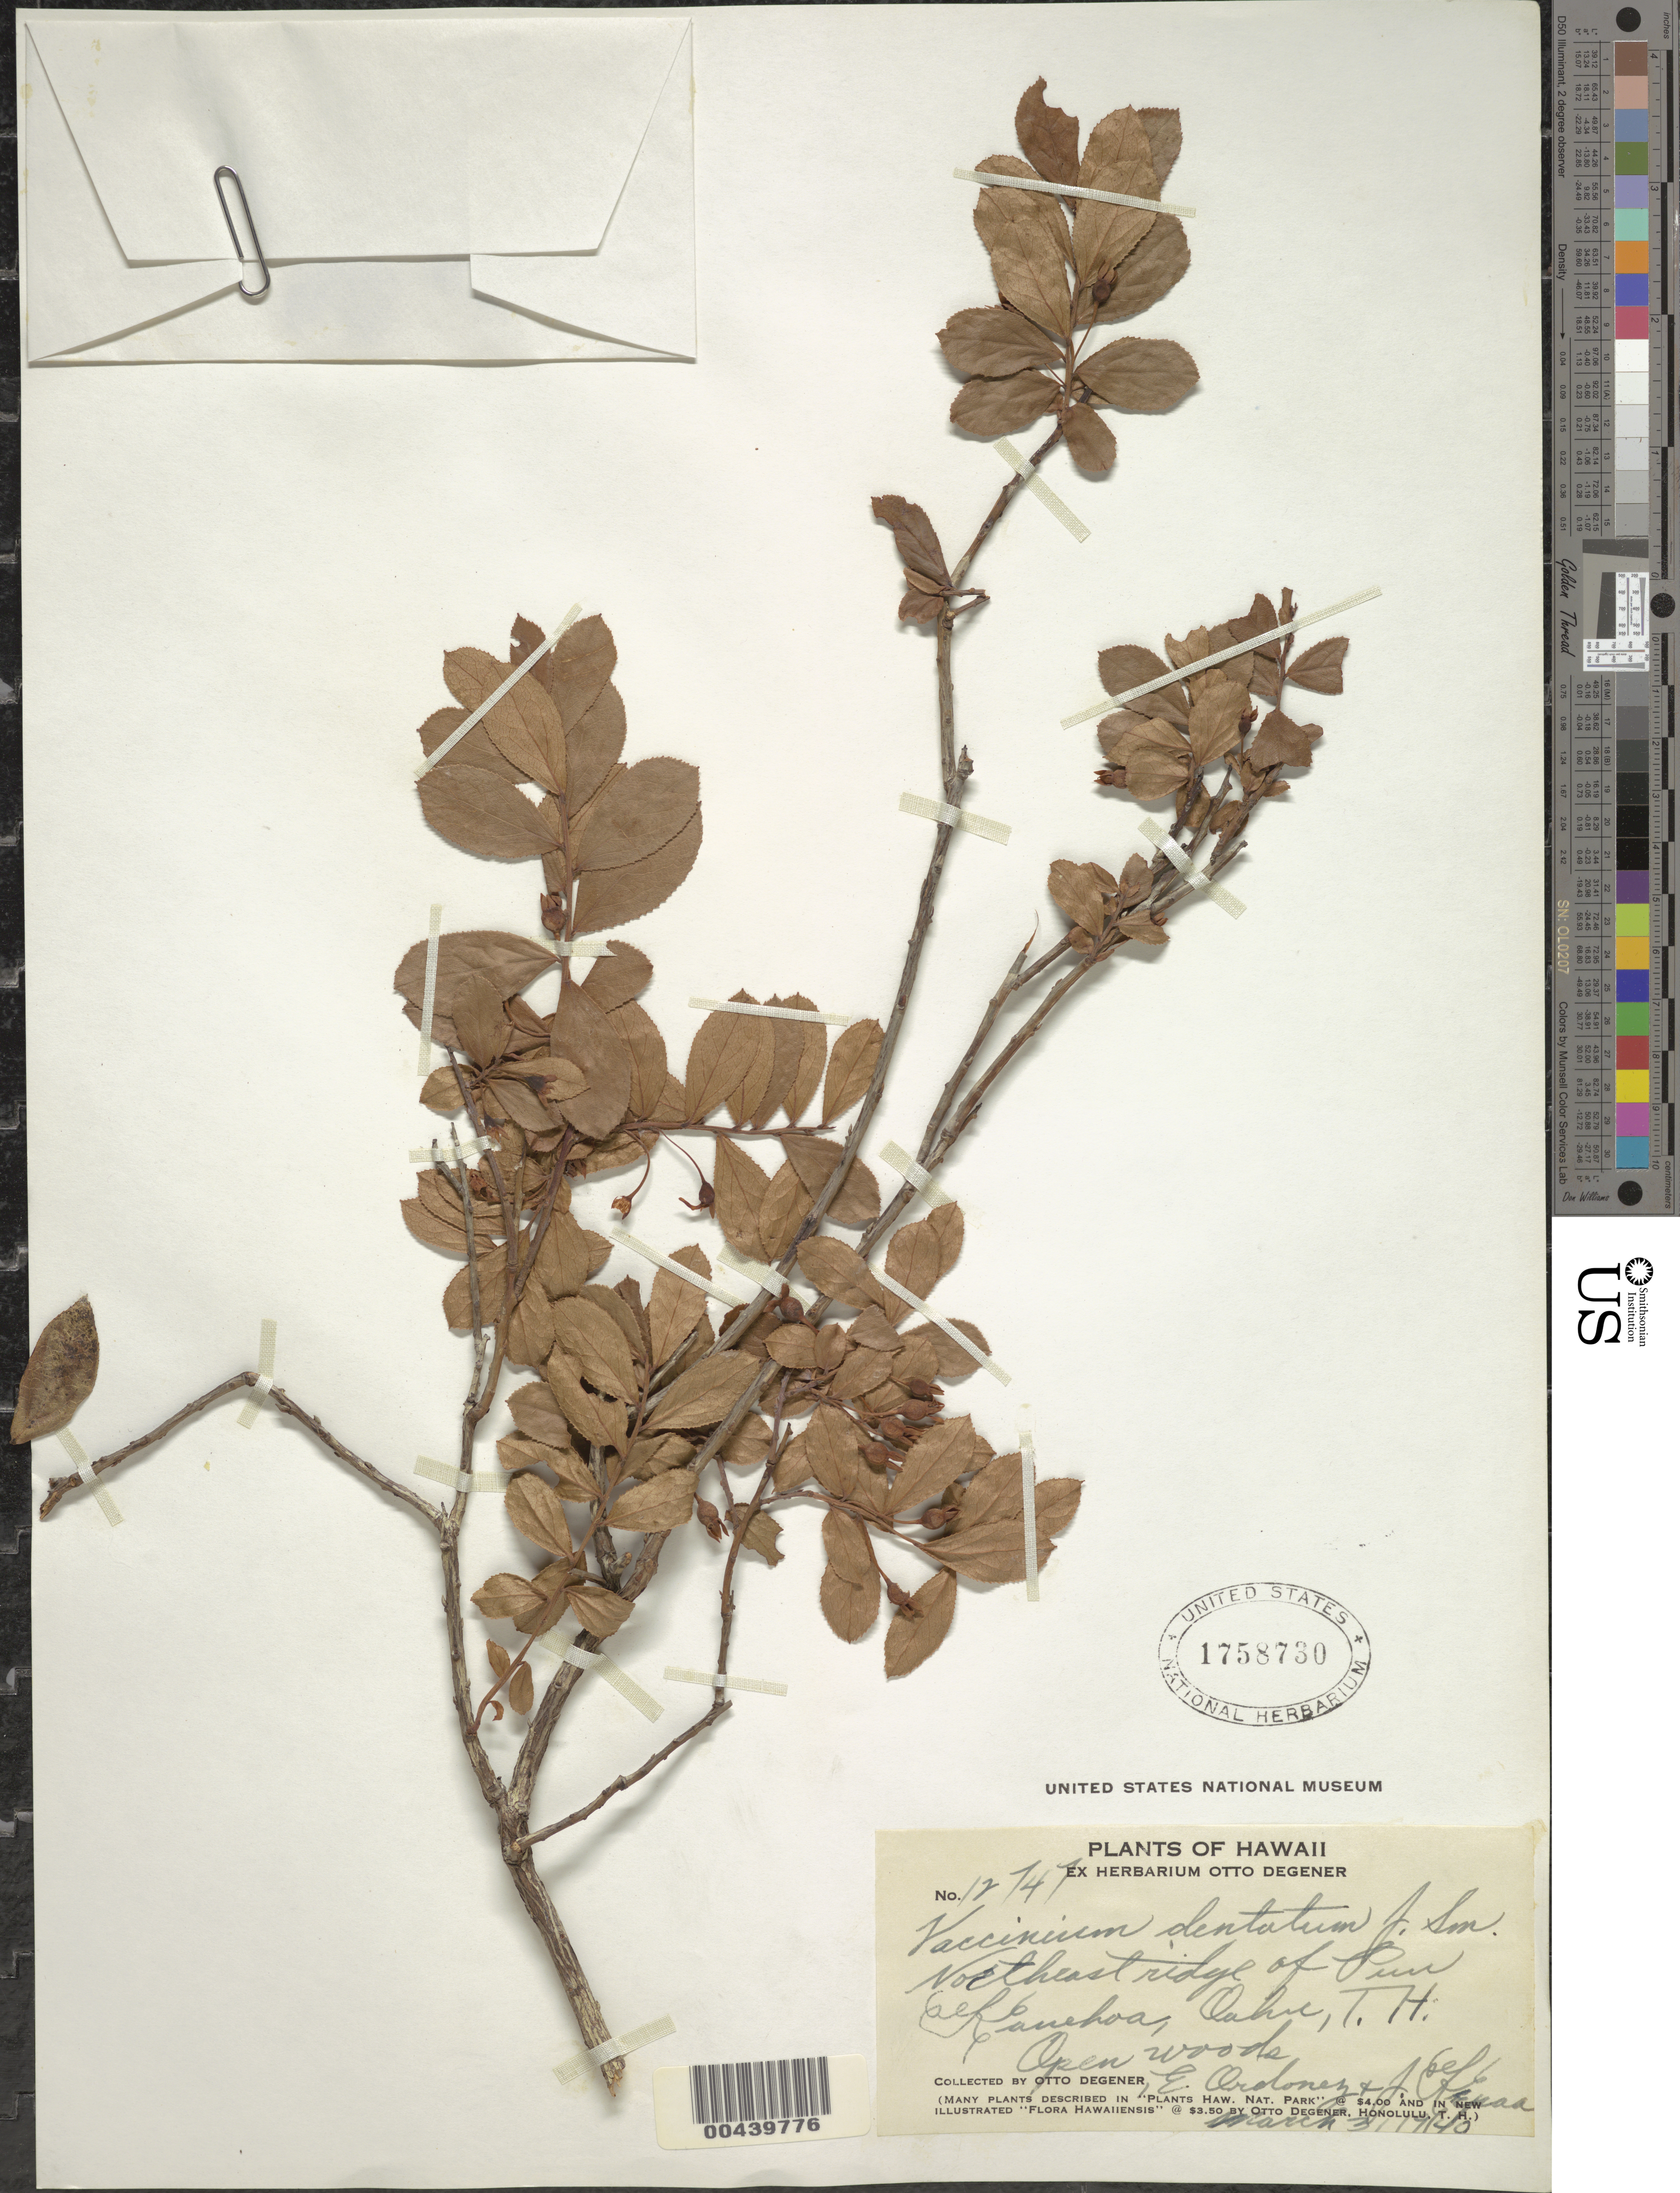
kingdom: Plantae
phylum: Tracheophyta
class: Magnoliopsida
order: Ericales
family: Ericaceae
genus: Vaccinium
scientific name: Vaccinium dentatum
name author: Sm.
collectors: O. Degener, E. Ordonez & J. Kepaa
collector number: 12747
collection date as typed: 3 Mar 1940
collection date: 1940-03-03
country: United States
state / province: Hawaii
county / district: Honolulu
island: Oahu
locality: NE ridge of Puu Kauehoa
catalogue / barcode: US 1758730